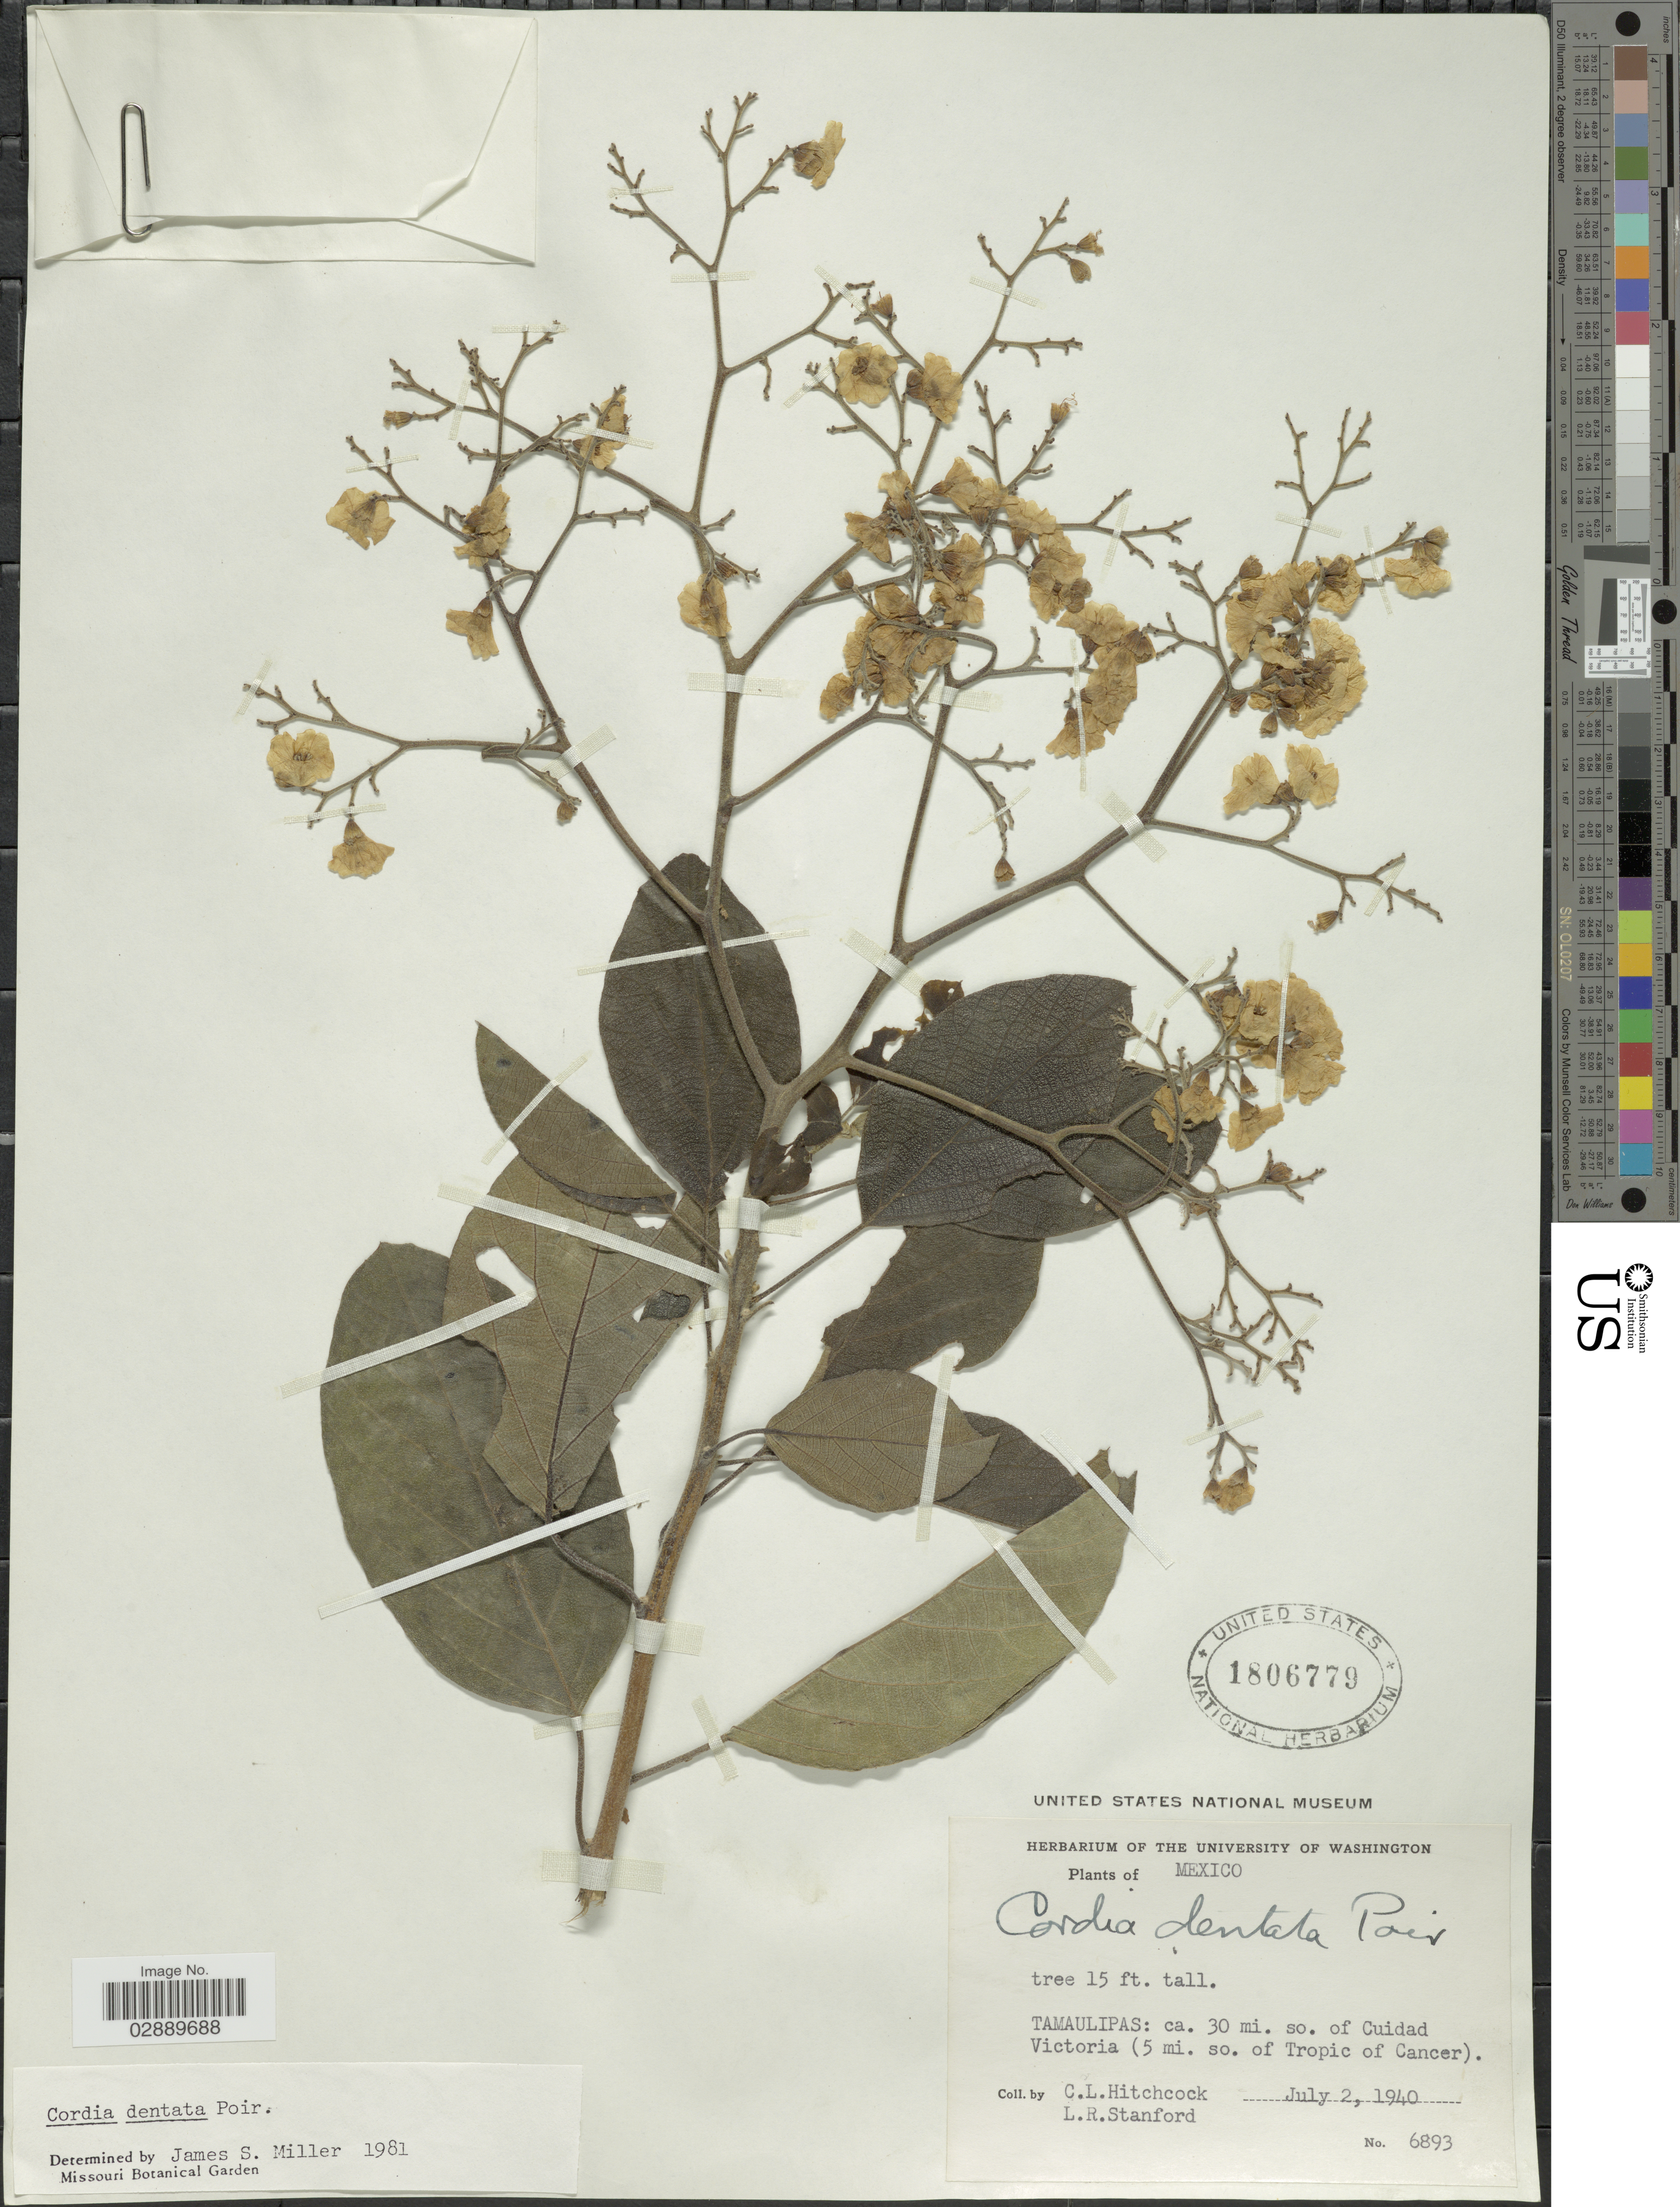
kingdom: Plantae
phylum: Tracheophyta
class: Magnoliopsida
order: Boraginales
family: Cordiaceae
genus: Cordia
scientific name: Cordia dentata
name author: Poir.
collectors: C. L. Hitchcock & L. R. Stanford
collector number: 6893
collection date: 1940-07-02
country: Mexico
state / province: Tamaulipas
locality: Ca. 30 mi. so. of Cuidad Victoria (5 mi. so. of Tropic of Cancer).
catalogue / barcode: US 1806779